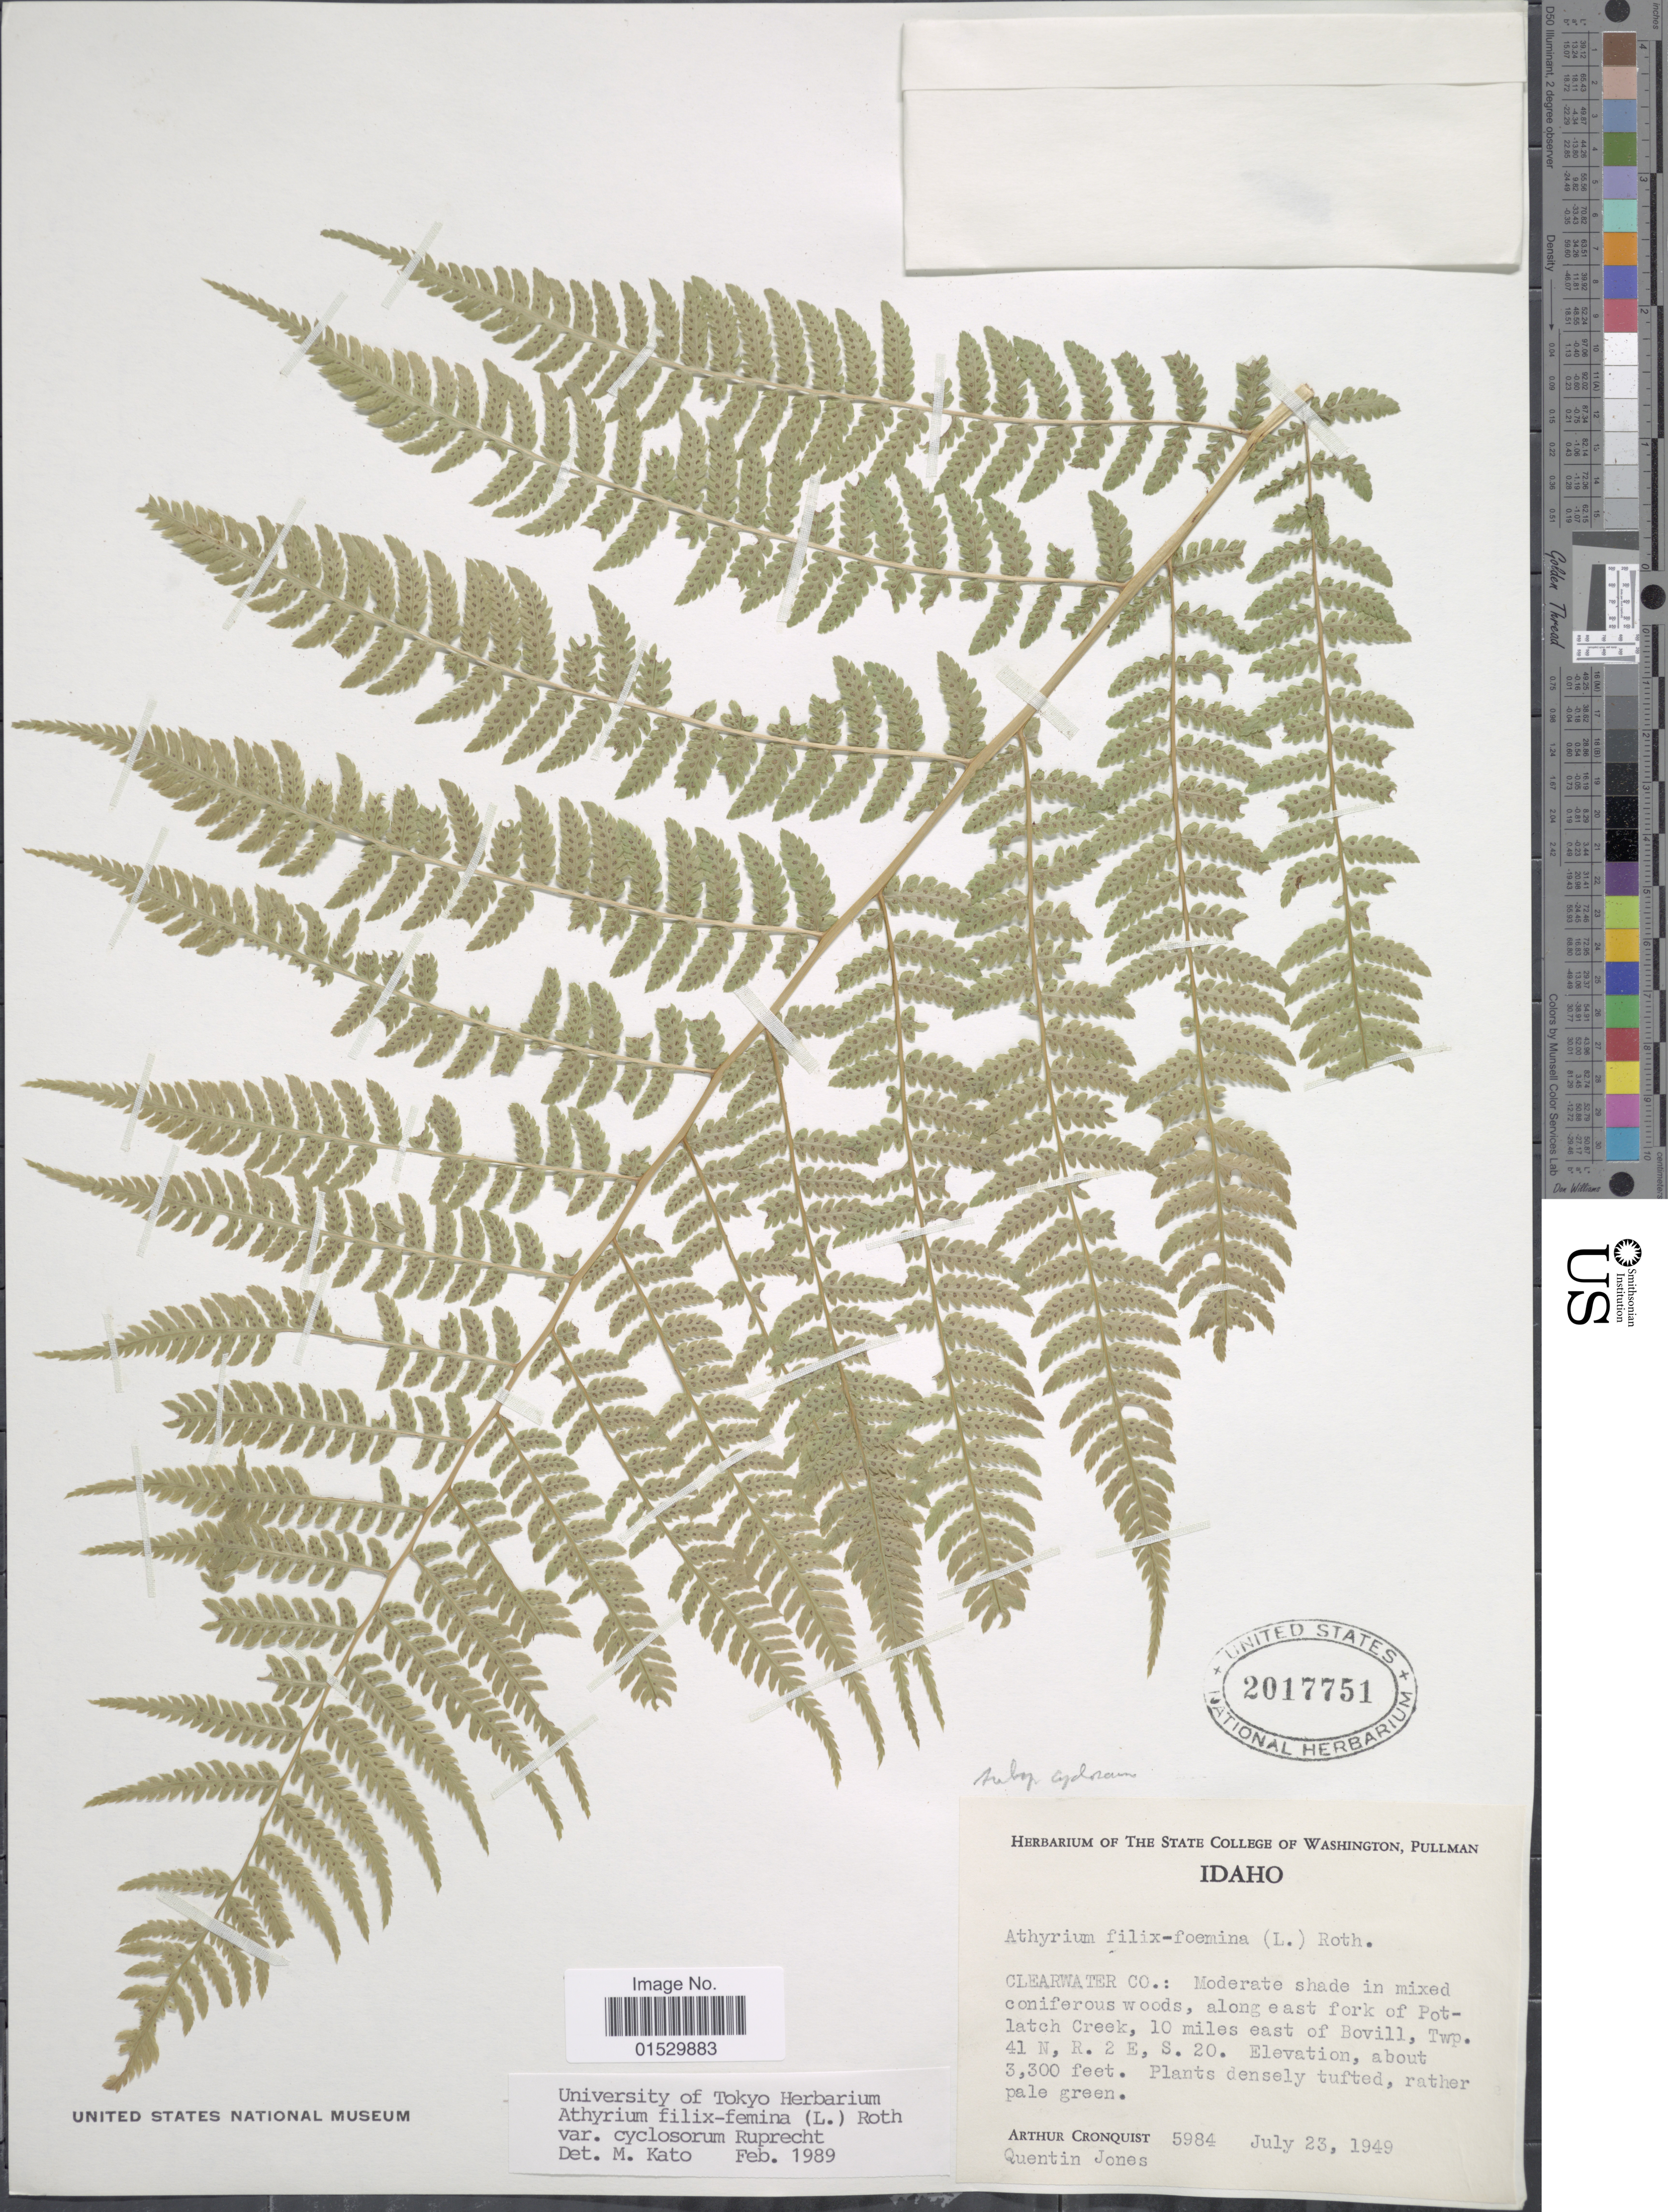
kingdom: Plantae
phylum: Tracheophyta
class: Polypodiopsida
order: Polypodiales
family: Athyriaceae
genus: Athyrium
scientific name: Athyrium filix-femina subsp. cyclosorum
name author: (Rupr.) C. Chr.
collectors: A. J. Cronquist & Q. Jones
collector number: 5984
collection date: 1949-07-23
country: United States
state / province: Idaho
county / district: Clearwater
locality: Moderate shade in mixed coniferous woods, along east fork of Potlatch Creek, 10 miles east of Bovill, Twp 41 N, R. 2E, S.20, plants densely tufted, rather pale green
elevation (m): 1006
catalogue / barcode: US 2017751